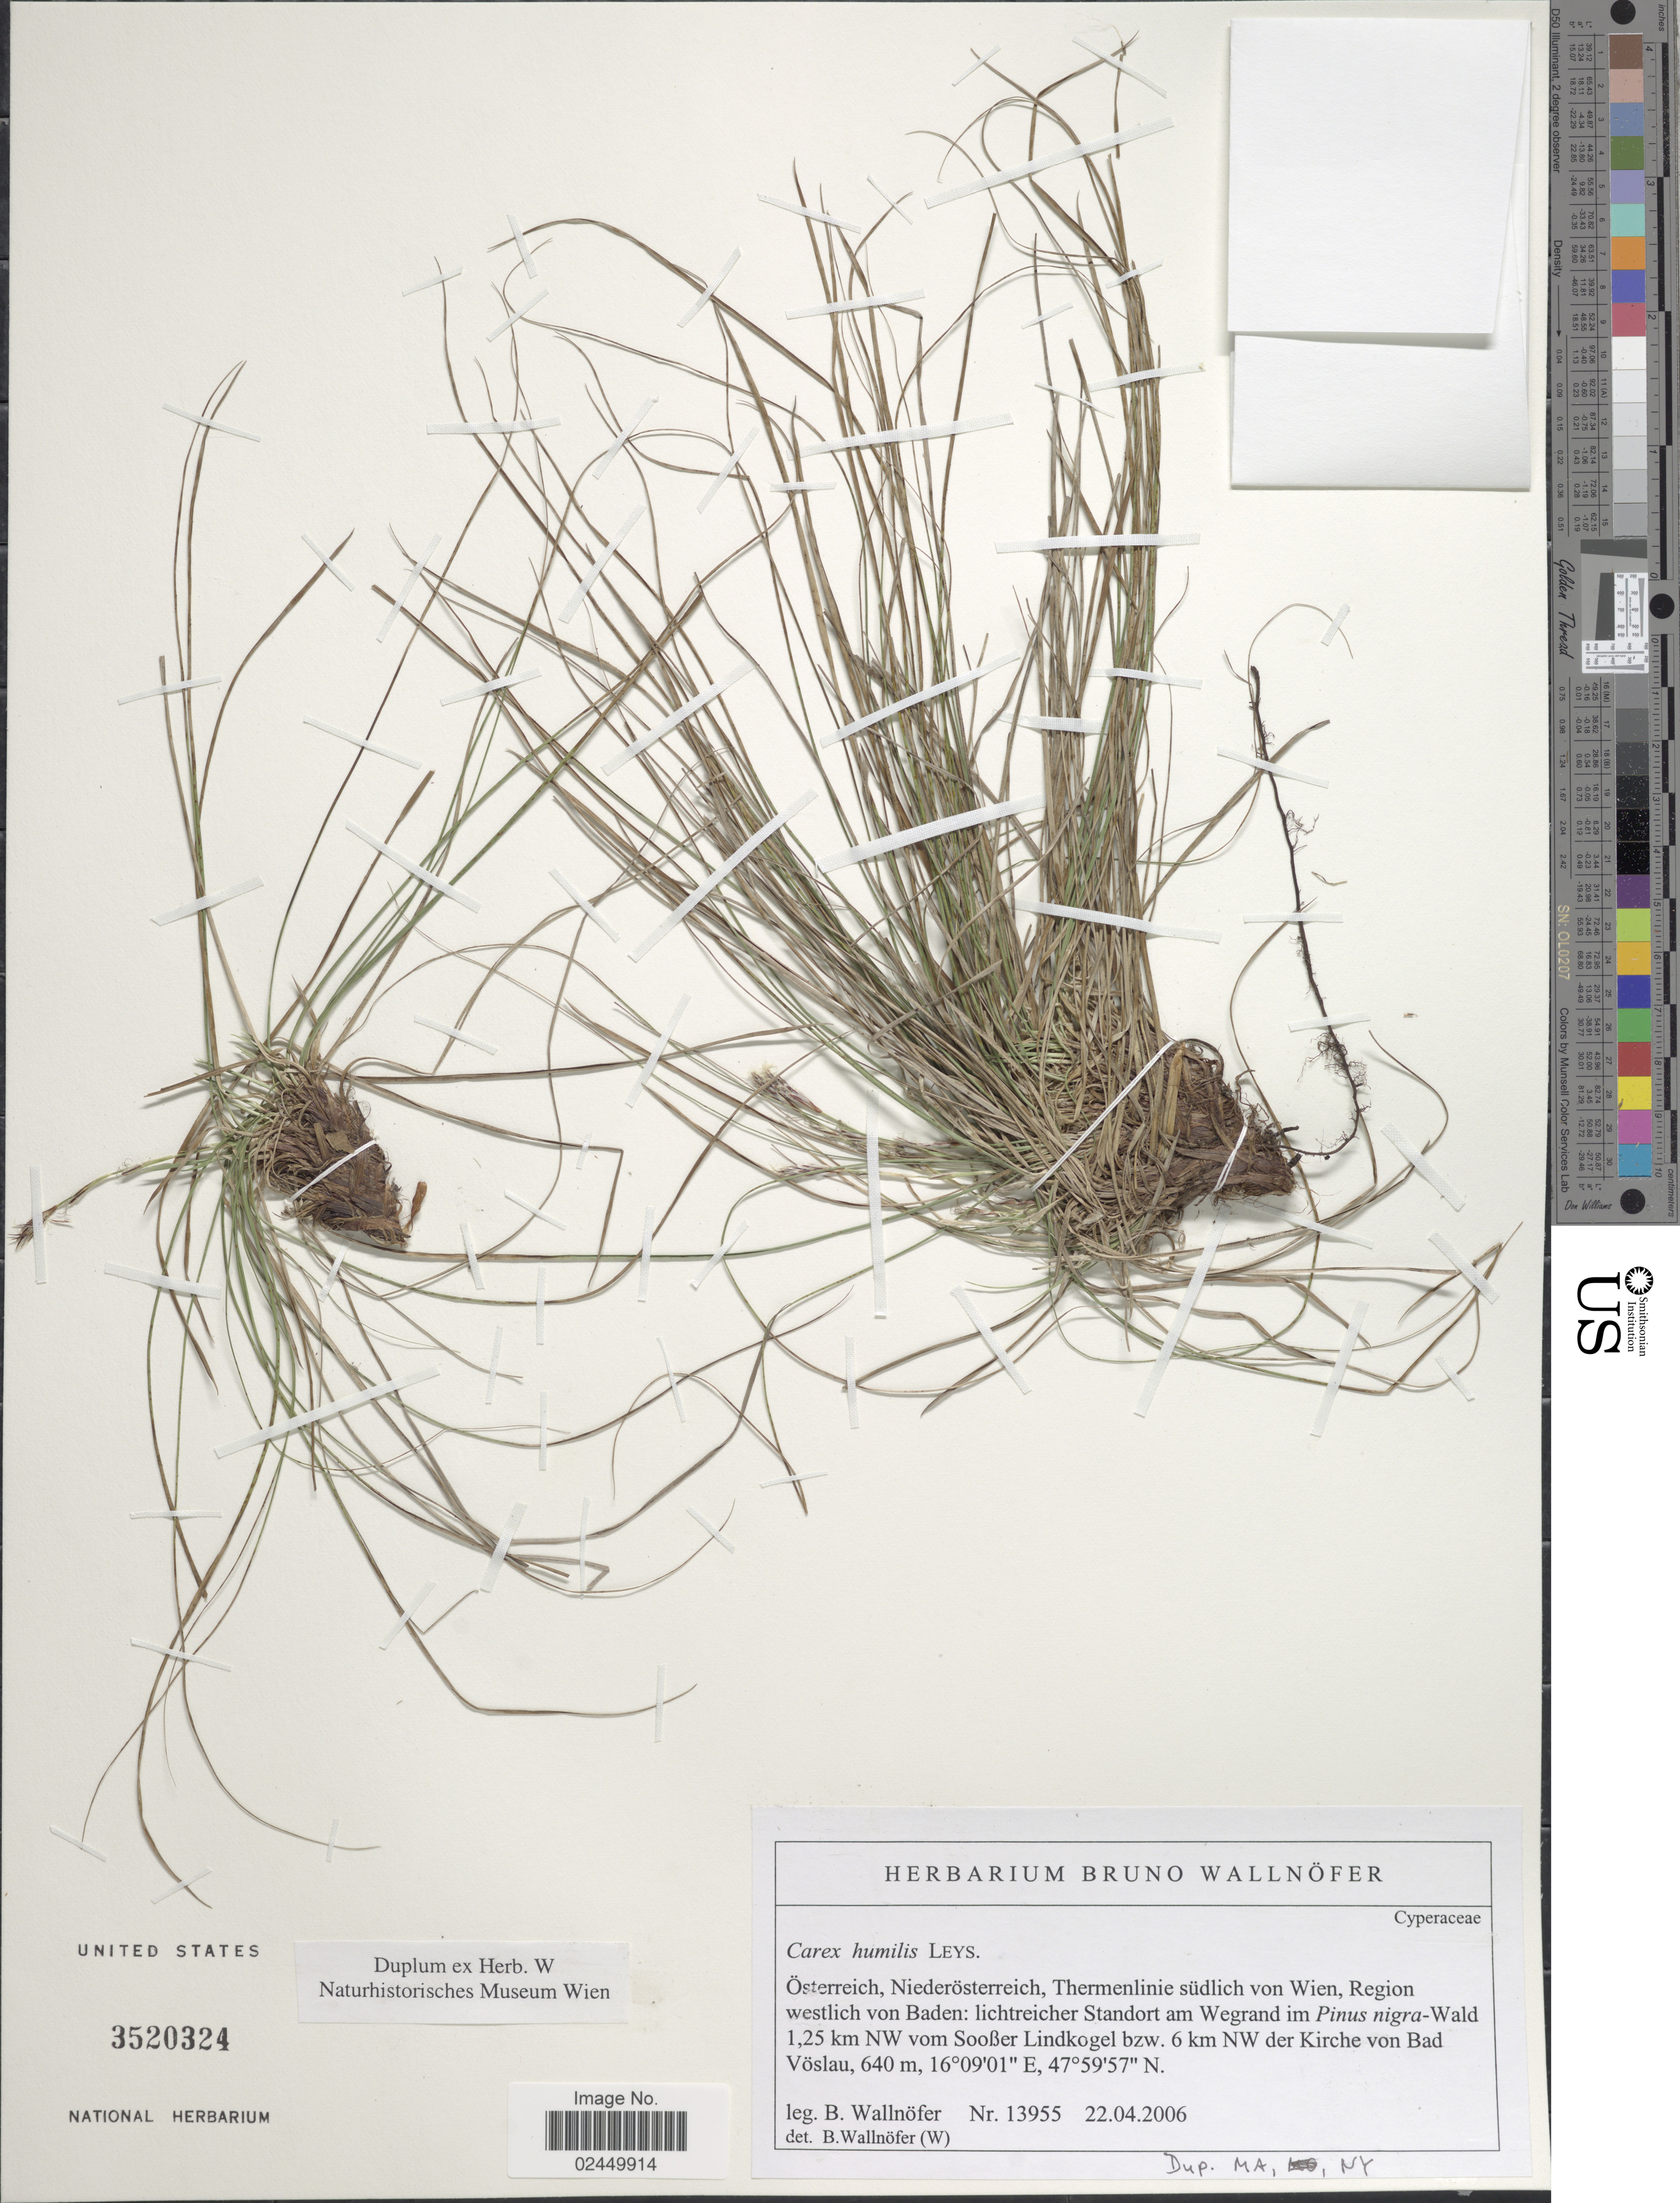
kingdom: Plantae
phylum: Tracheophyta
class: Liliopsida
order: Poales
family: Cyperaceae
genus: Carex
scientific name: Carex humilis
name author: Leyss.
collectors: B. Wallnöfer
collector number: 13955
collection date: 2006-04-22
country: Austria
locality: Osterreich, Niederosterreich, Thermenlinie sudlich von Wien, Region westlich von Baden: lichtreicher Standort am Wegrand im Pinus nigra-Wald 1,25 km NW vom Soober Lindkogel bzw. 6 km NW der Kirche von Bad Voslau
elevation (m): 640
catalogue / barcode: US 3520324